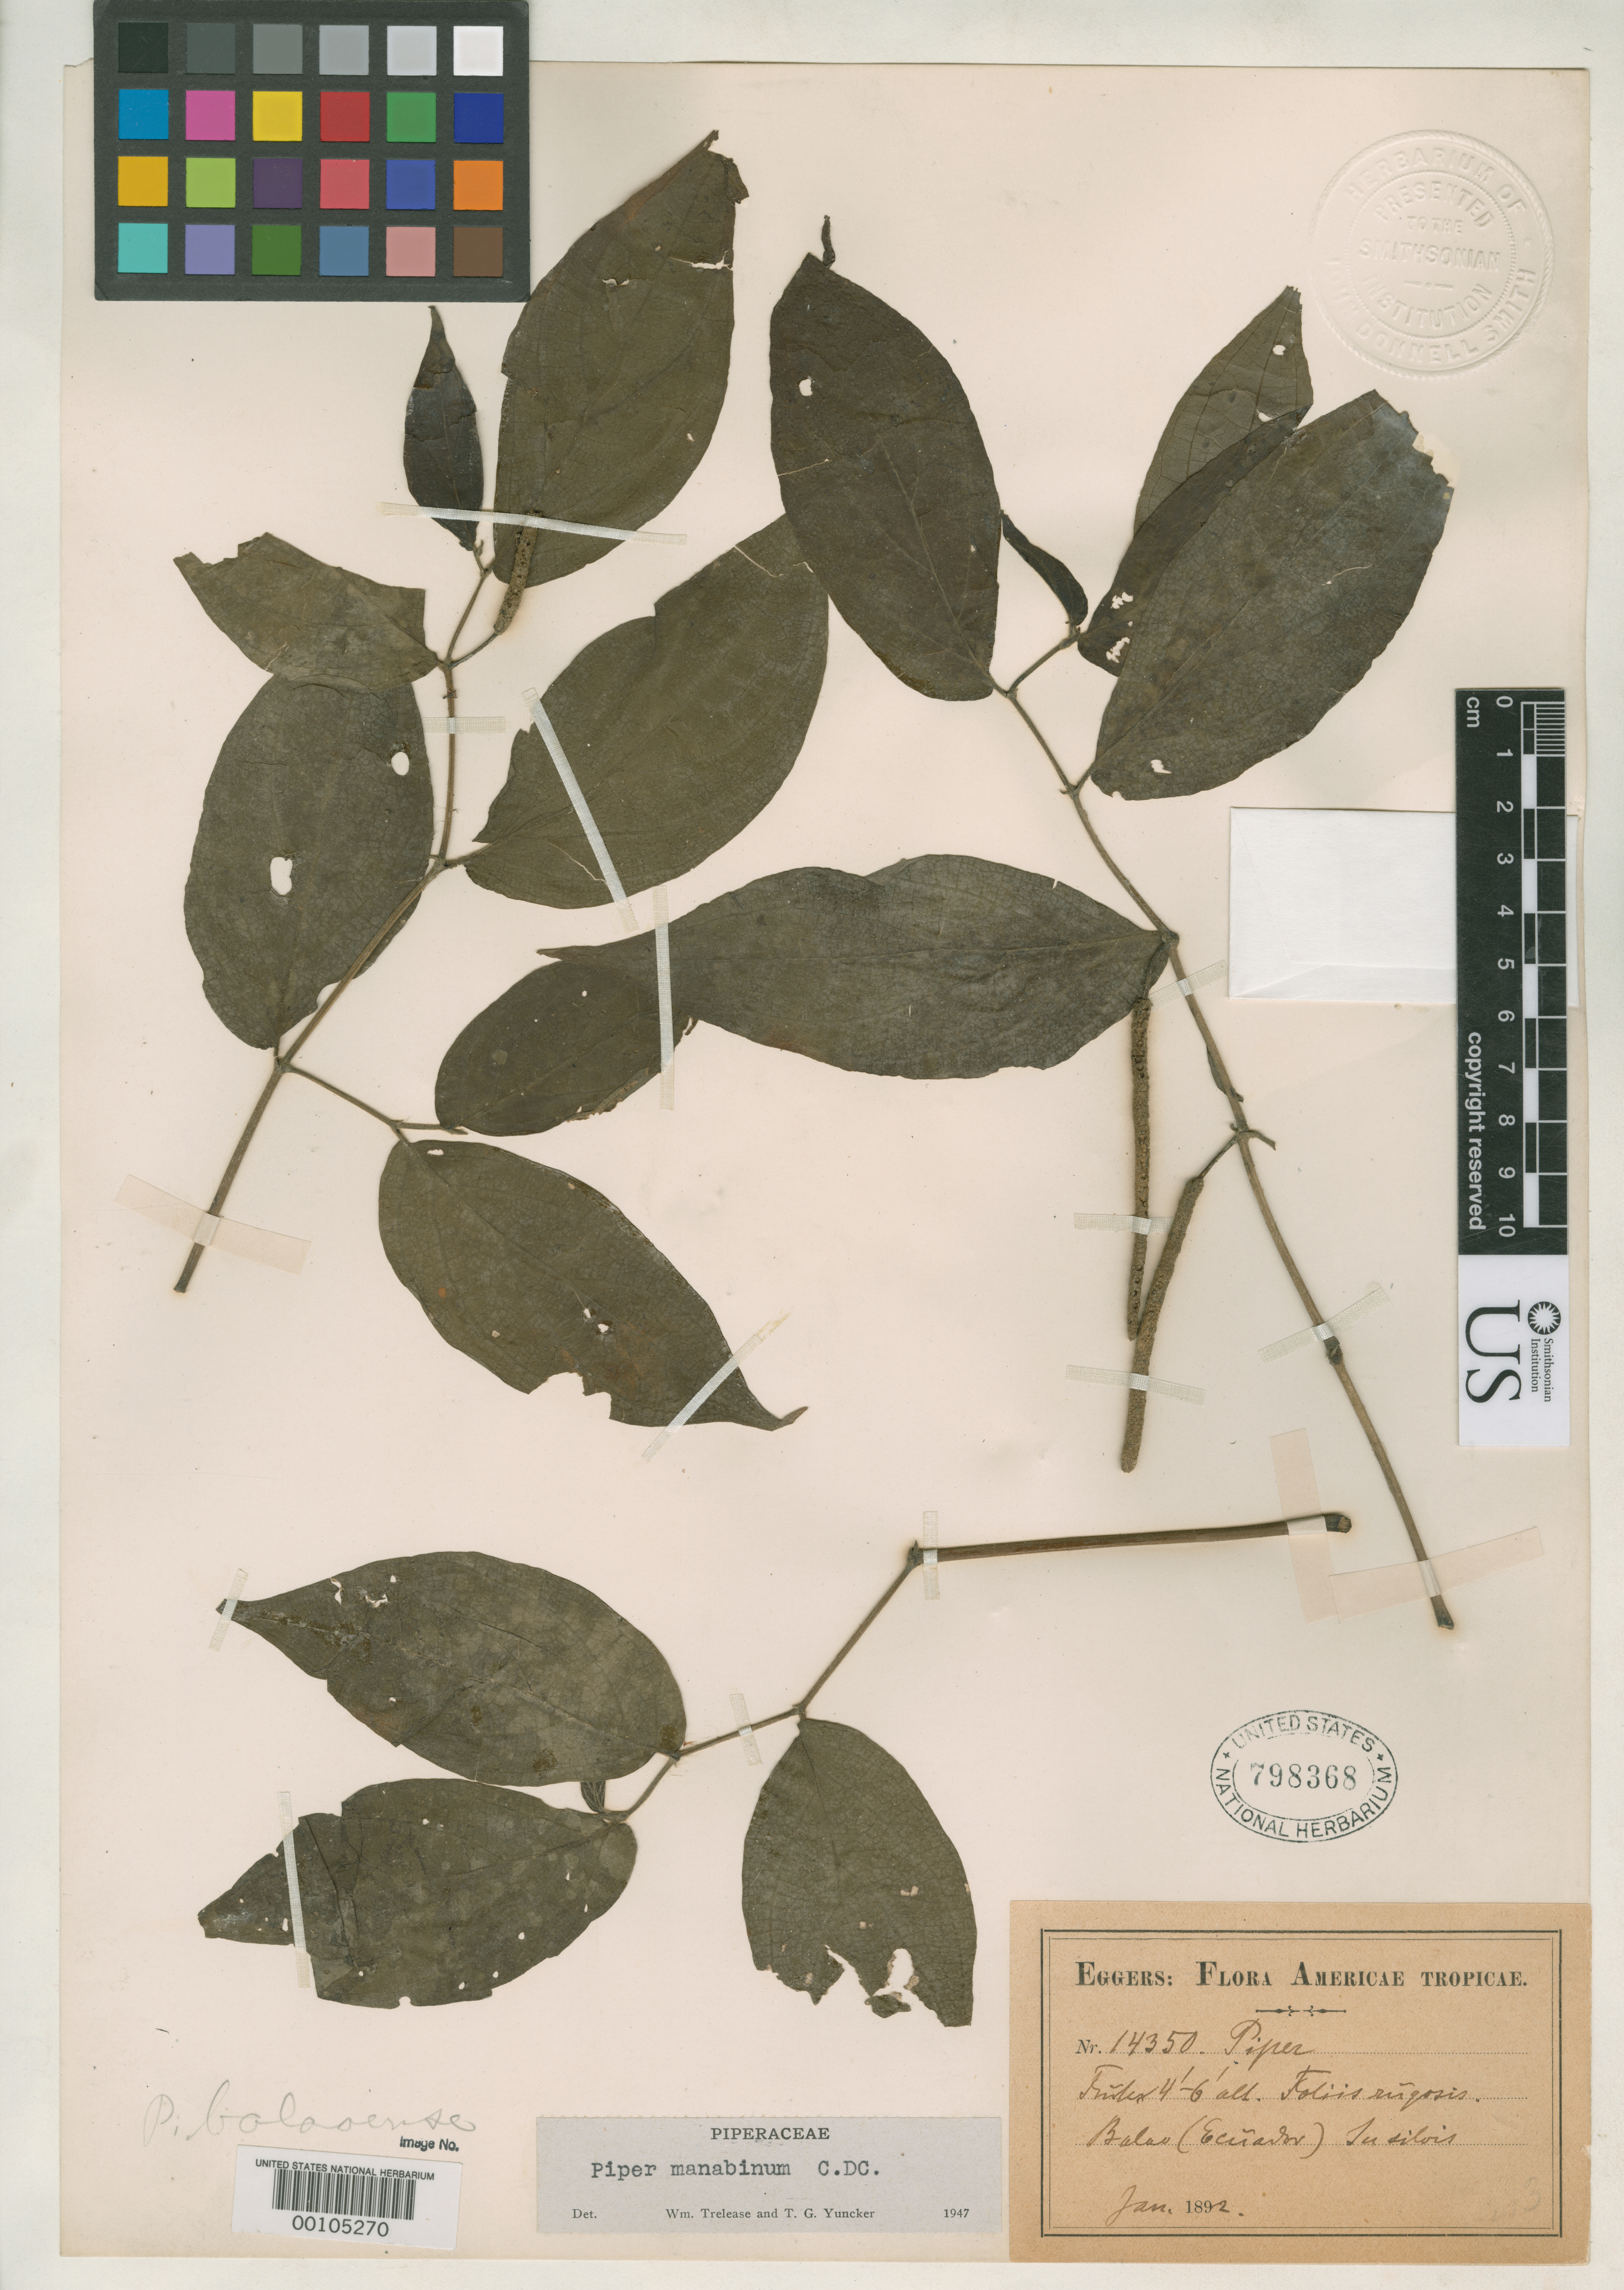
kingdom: Plantae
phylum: Tracheophyta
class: Magnoliopsida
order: Piperales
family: Piperaceae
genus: Piper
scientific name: Piper balaoense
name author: C. DC.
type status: Isotype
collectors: H. F. A. von Eggers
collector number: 14350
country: Ecuador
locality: Balao.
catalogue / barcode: US 798368